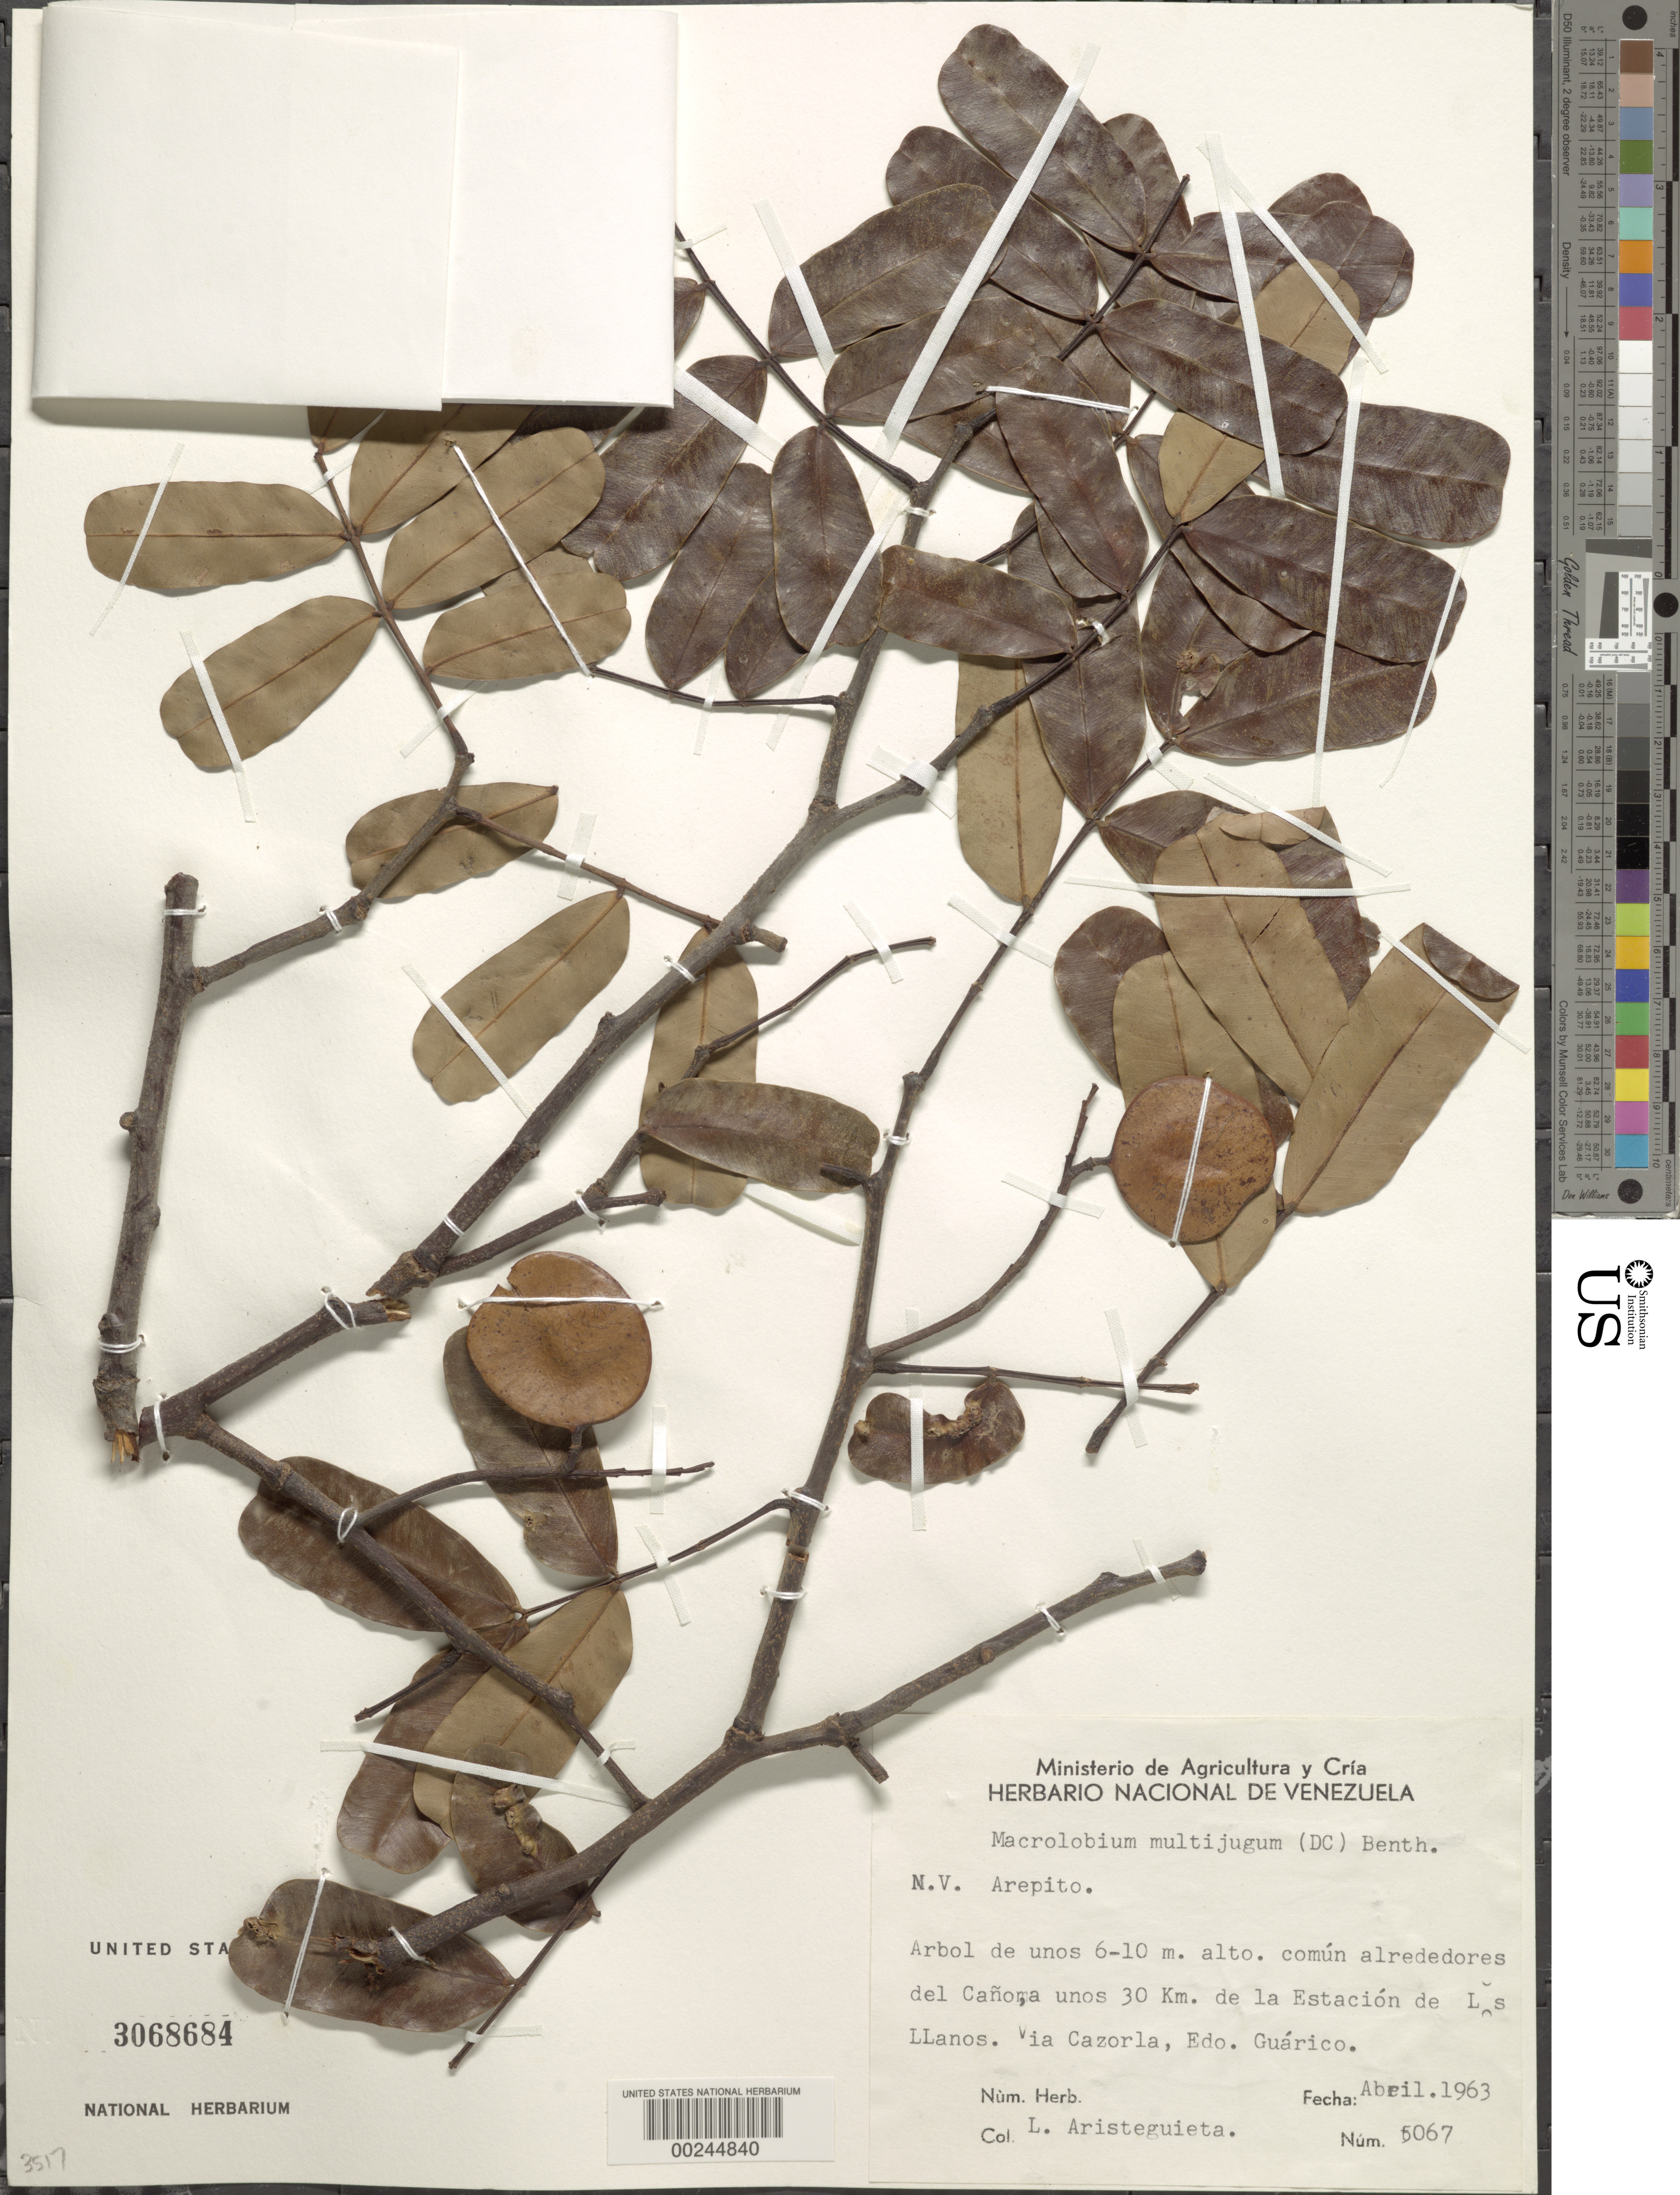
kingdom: Plantae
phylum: Tracheophyta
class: Magnoliopsida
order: Fabales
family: Fabaceae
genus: Macrolobium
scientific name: Macrolobium multijugum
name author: (DC.) Benth.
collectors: L. Aristeguieta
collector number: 5067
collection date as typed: Apr 1963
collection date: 1963-04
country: Venezuela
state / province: Guárico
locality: Around the cano, 30 km from the estacion de los llanos; via cazorla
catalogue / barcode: US 3068684